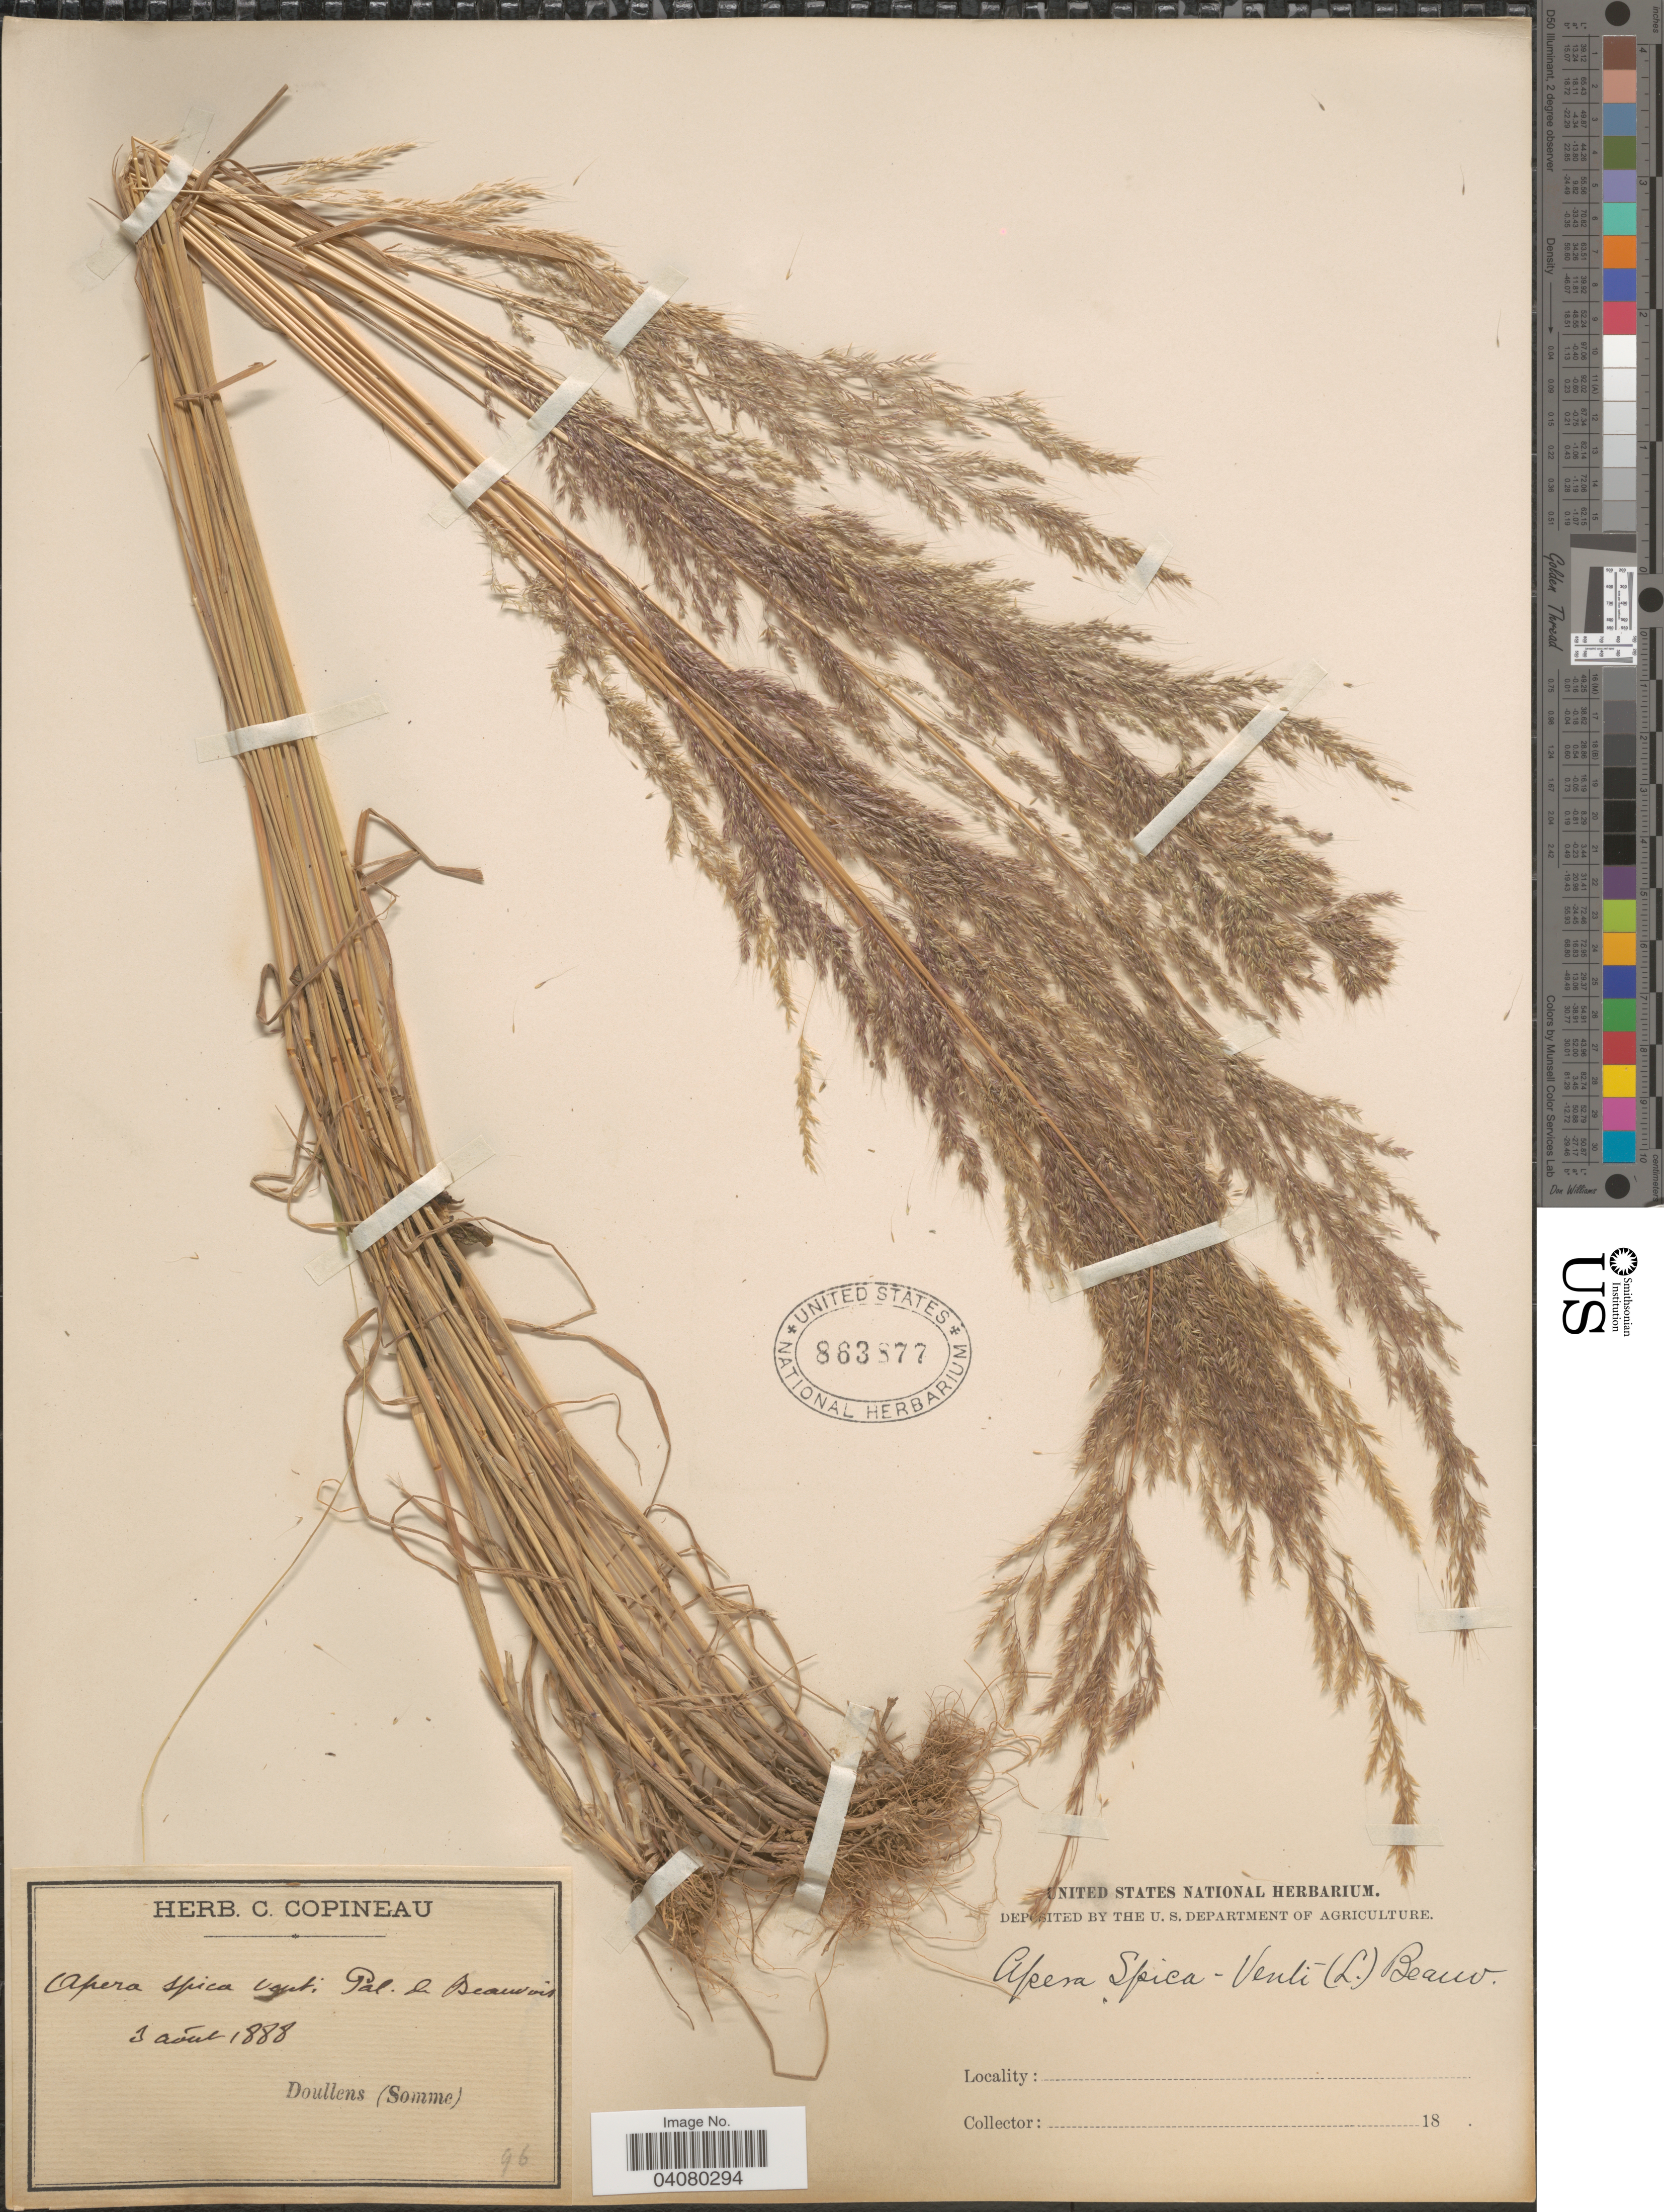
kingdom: Plantae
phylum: Tracheophyta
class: Liliopsida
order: Poales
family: Poaceae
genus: Apera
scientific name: Apera spica-venti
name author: (L.) P. Beauv.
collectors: ex herb. C. Copineau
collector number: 96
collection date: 1888-08-03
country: France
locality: Doullens (Somme).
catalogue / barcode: US 863877